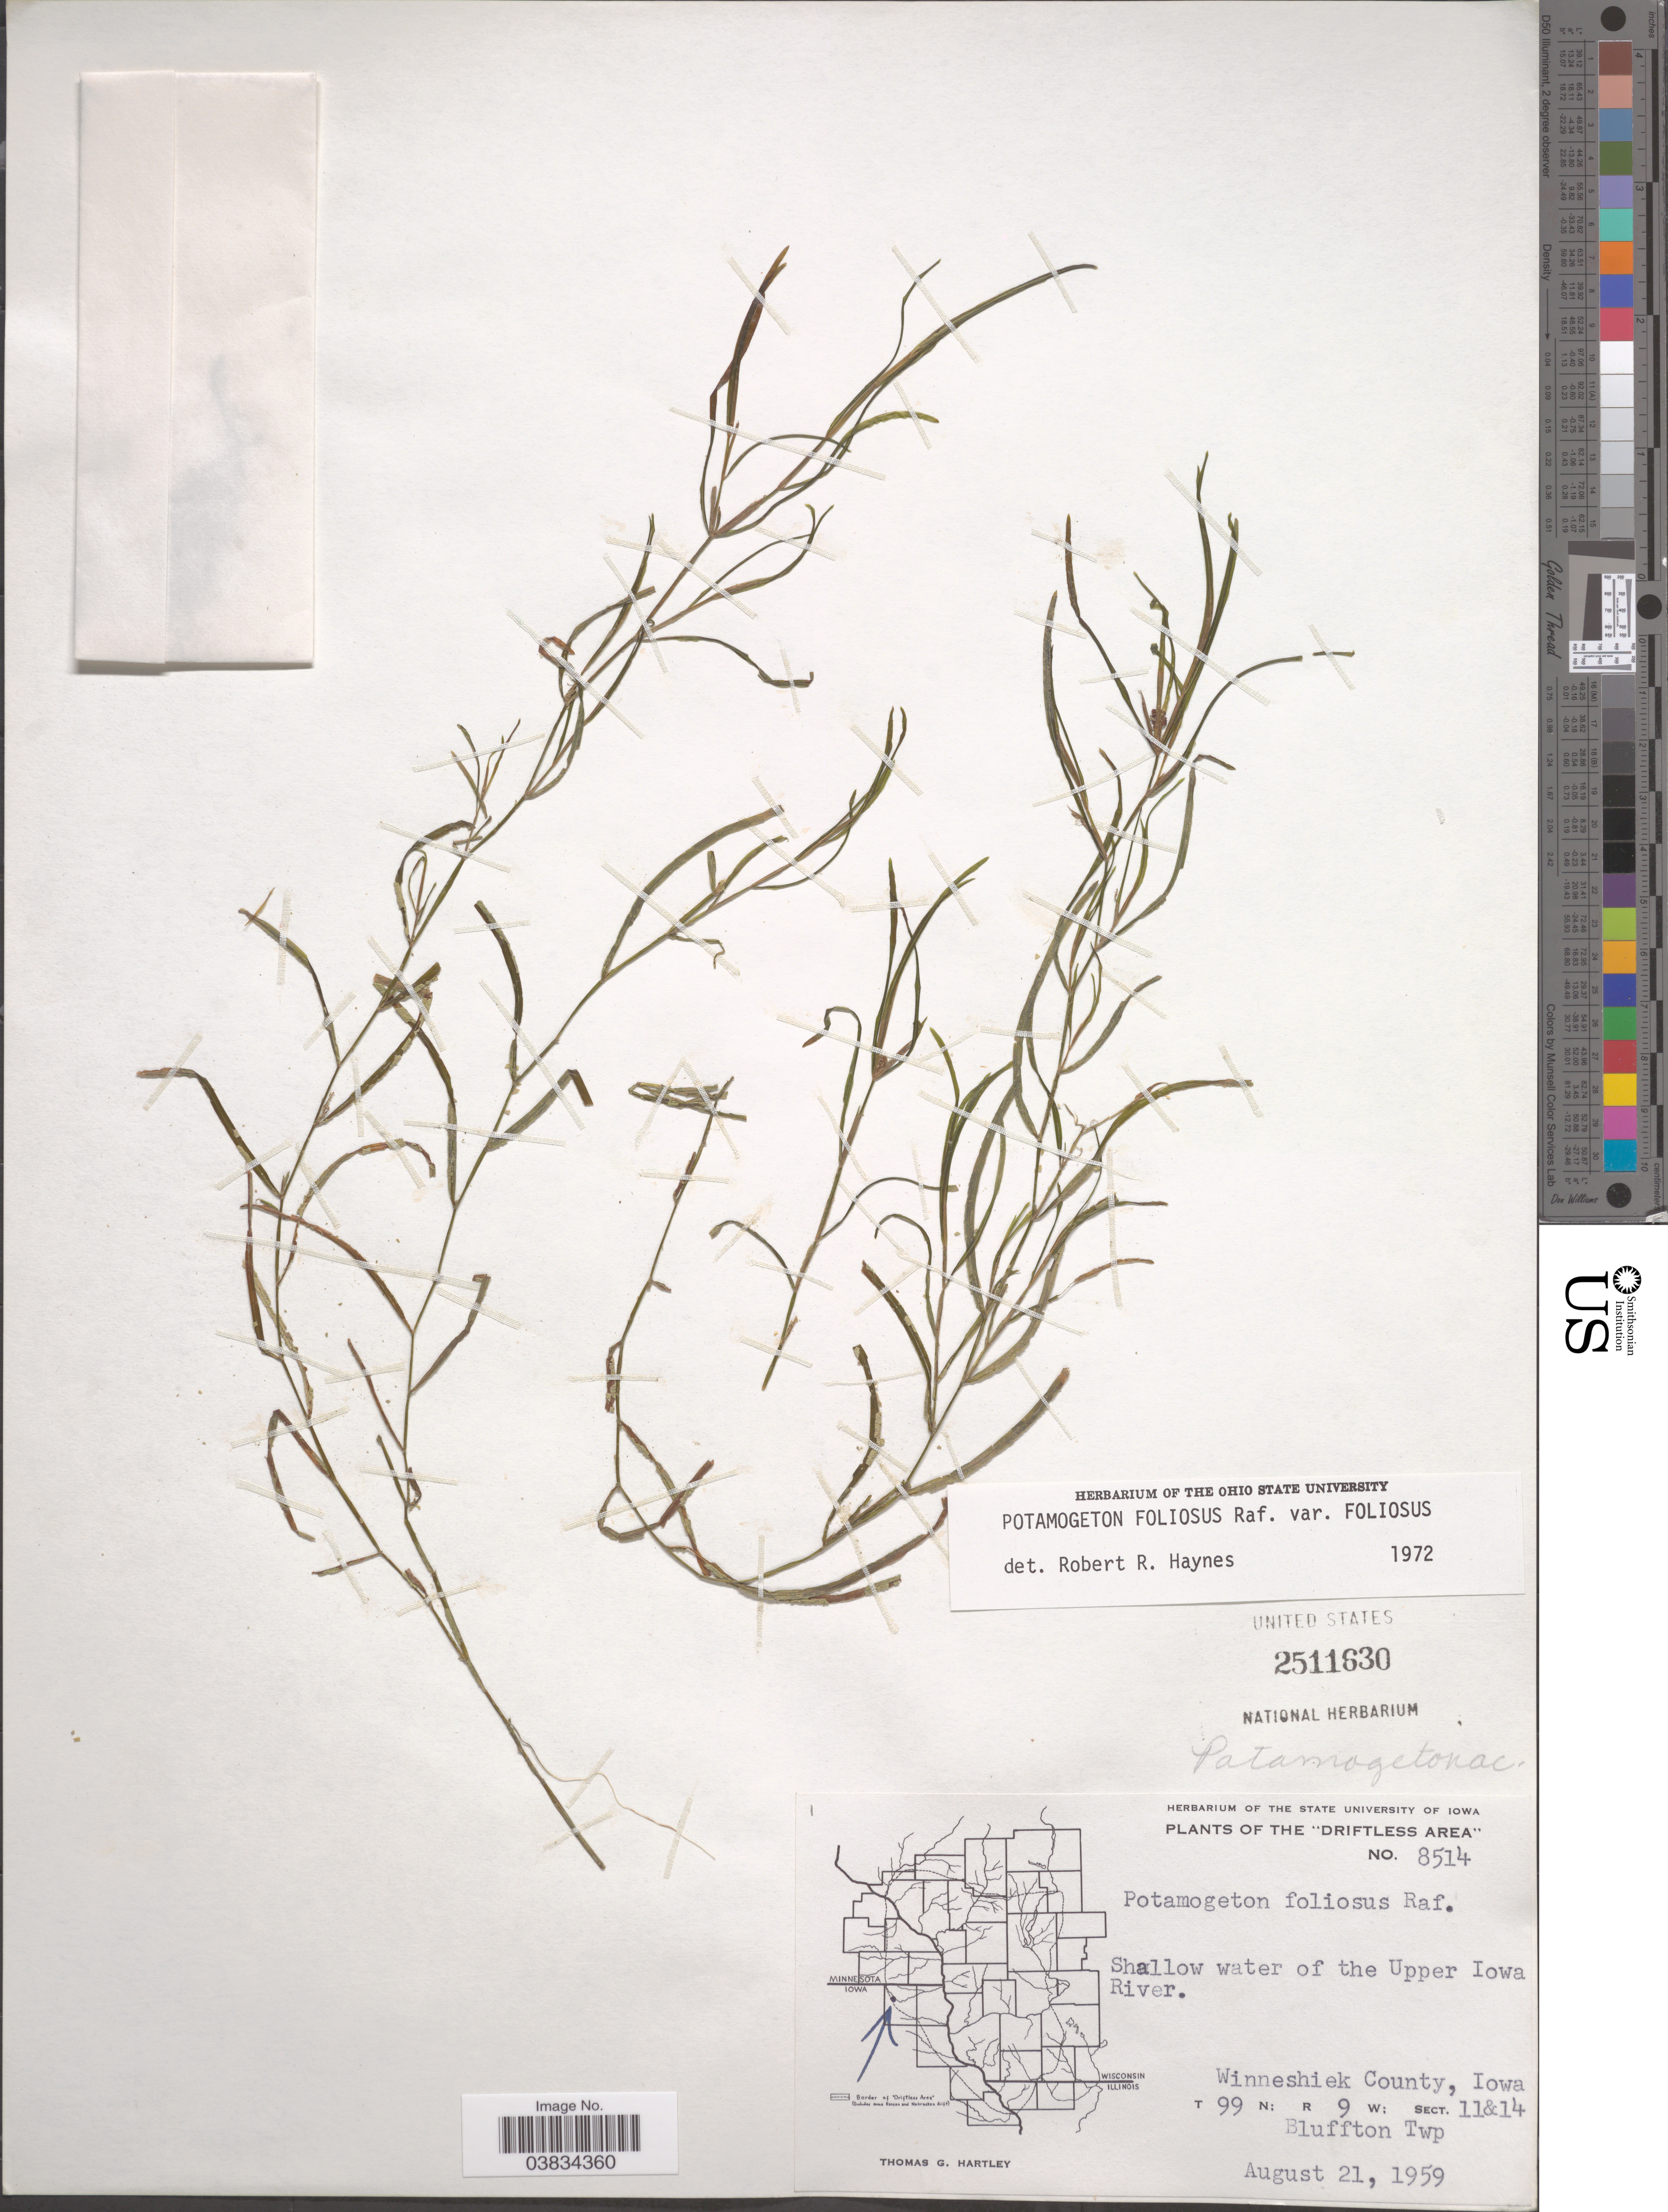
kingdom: Plantae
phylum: Tracheophyta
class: Liliopsida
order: Alismatales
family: Potamogetonaceae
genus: Potamogeton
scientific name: Potamogeton foliosus var. foliosus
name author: Raf.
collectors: T. G. Hartley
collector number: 8514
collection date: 1959-08-21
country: United States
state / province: Iowa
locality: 'Driftless Area'. Shallow water of the Upper Iowa River. Winneshiek County, T 99 N: R 9 W: Sect. 11&14 Bluffton Twp.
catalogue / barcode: US 2511630